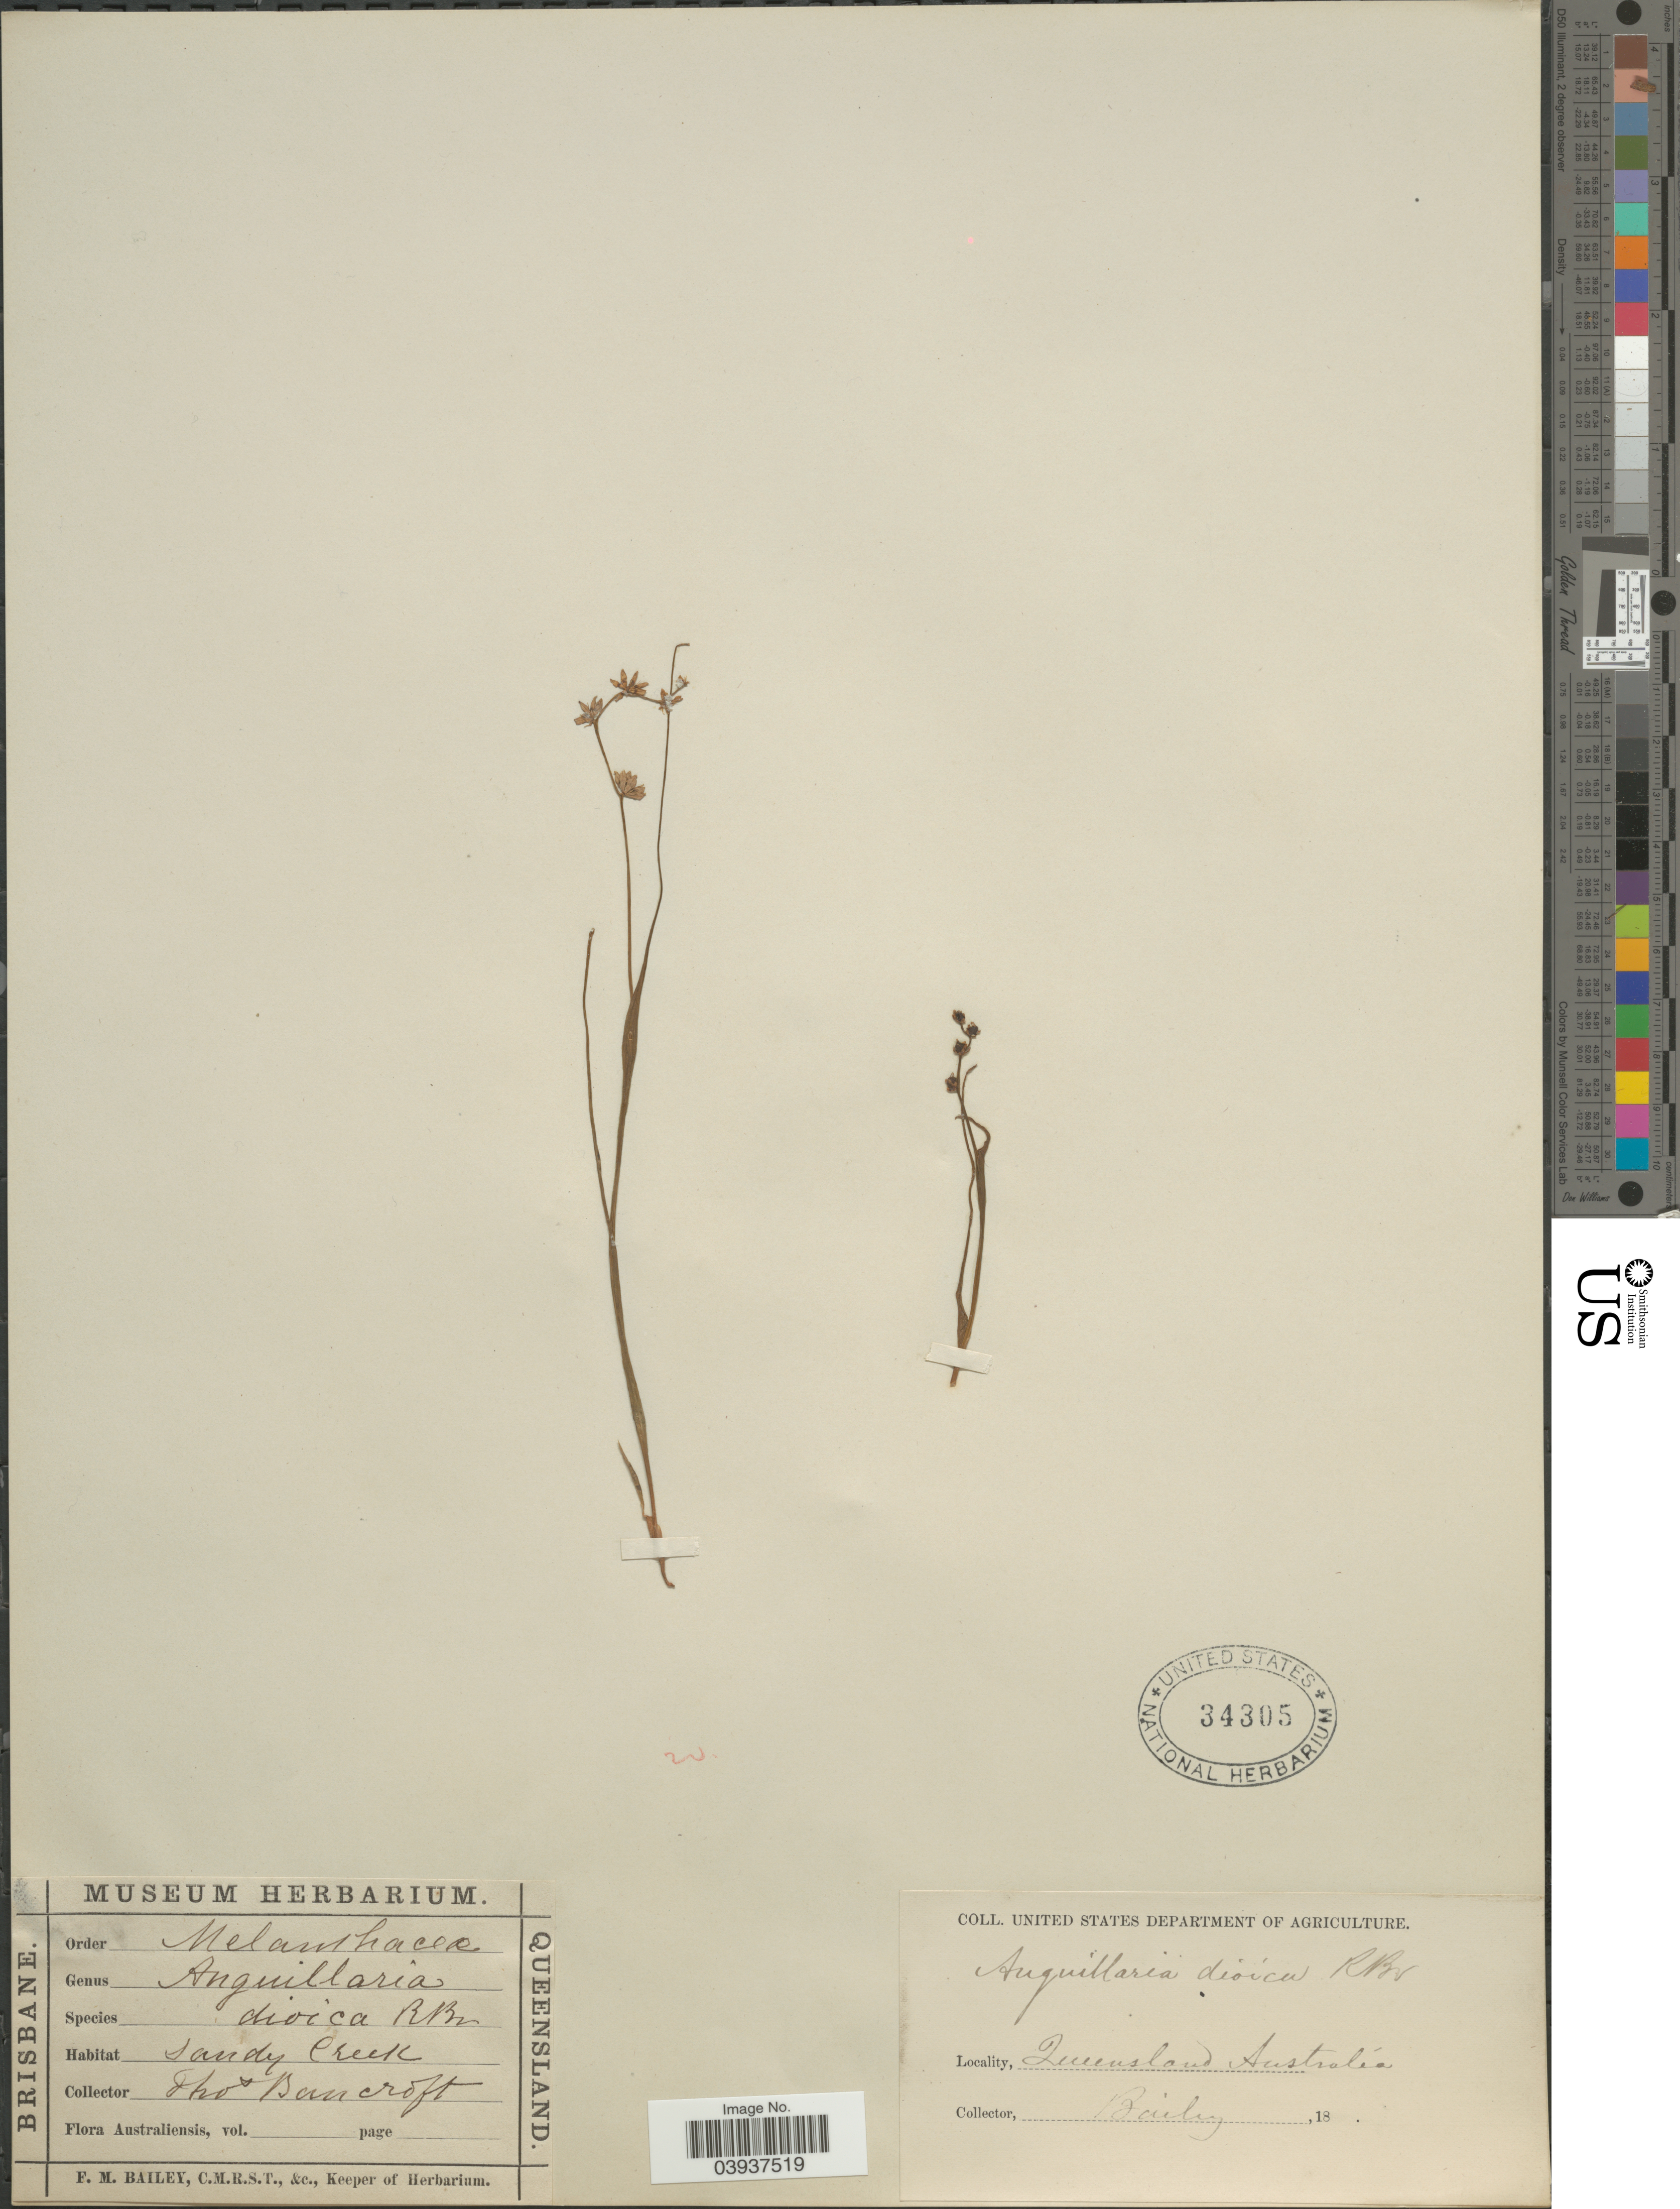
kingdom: Plantae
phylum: Tracheophyta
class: Liliopsida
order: Liliales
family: Colchicaceae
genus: Wurmbea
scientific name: Wurmbea dioica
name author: (R. Br.) F. Muell.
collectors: T. Bancroft & F. M. Bailey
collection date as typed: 18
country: Australia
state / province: Queensland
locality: Brisbane. Sandy Creek.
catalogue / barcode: US 34305